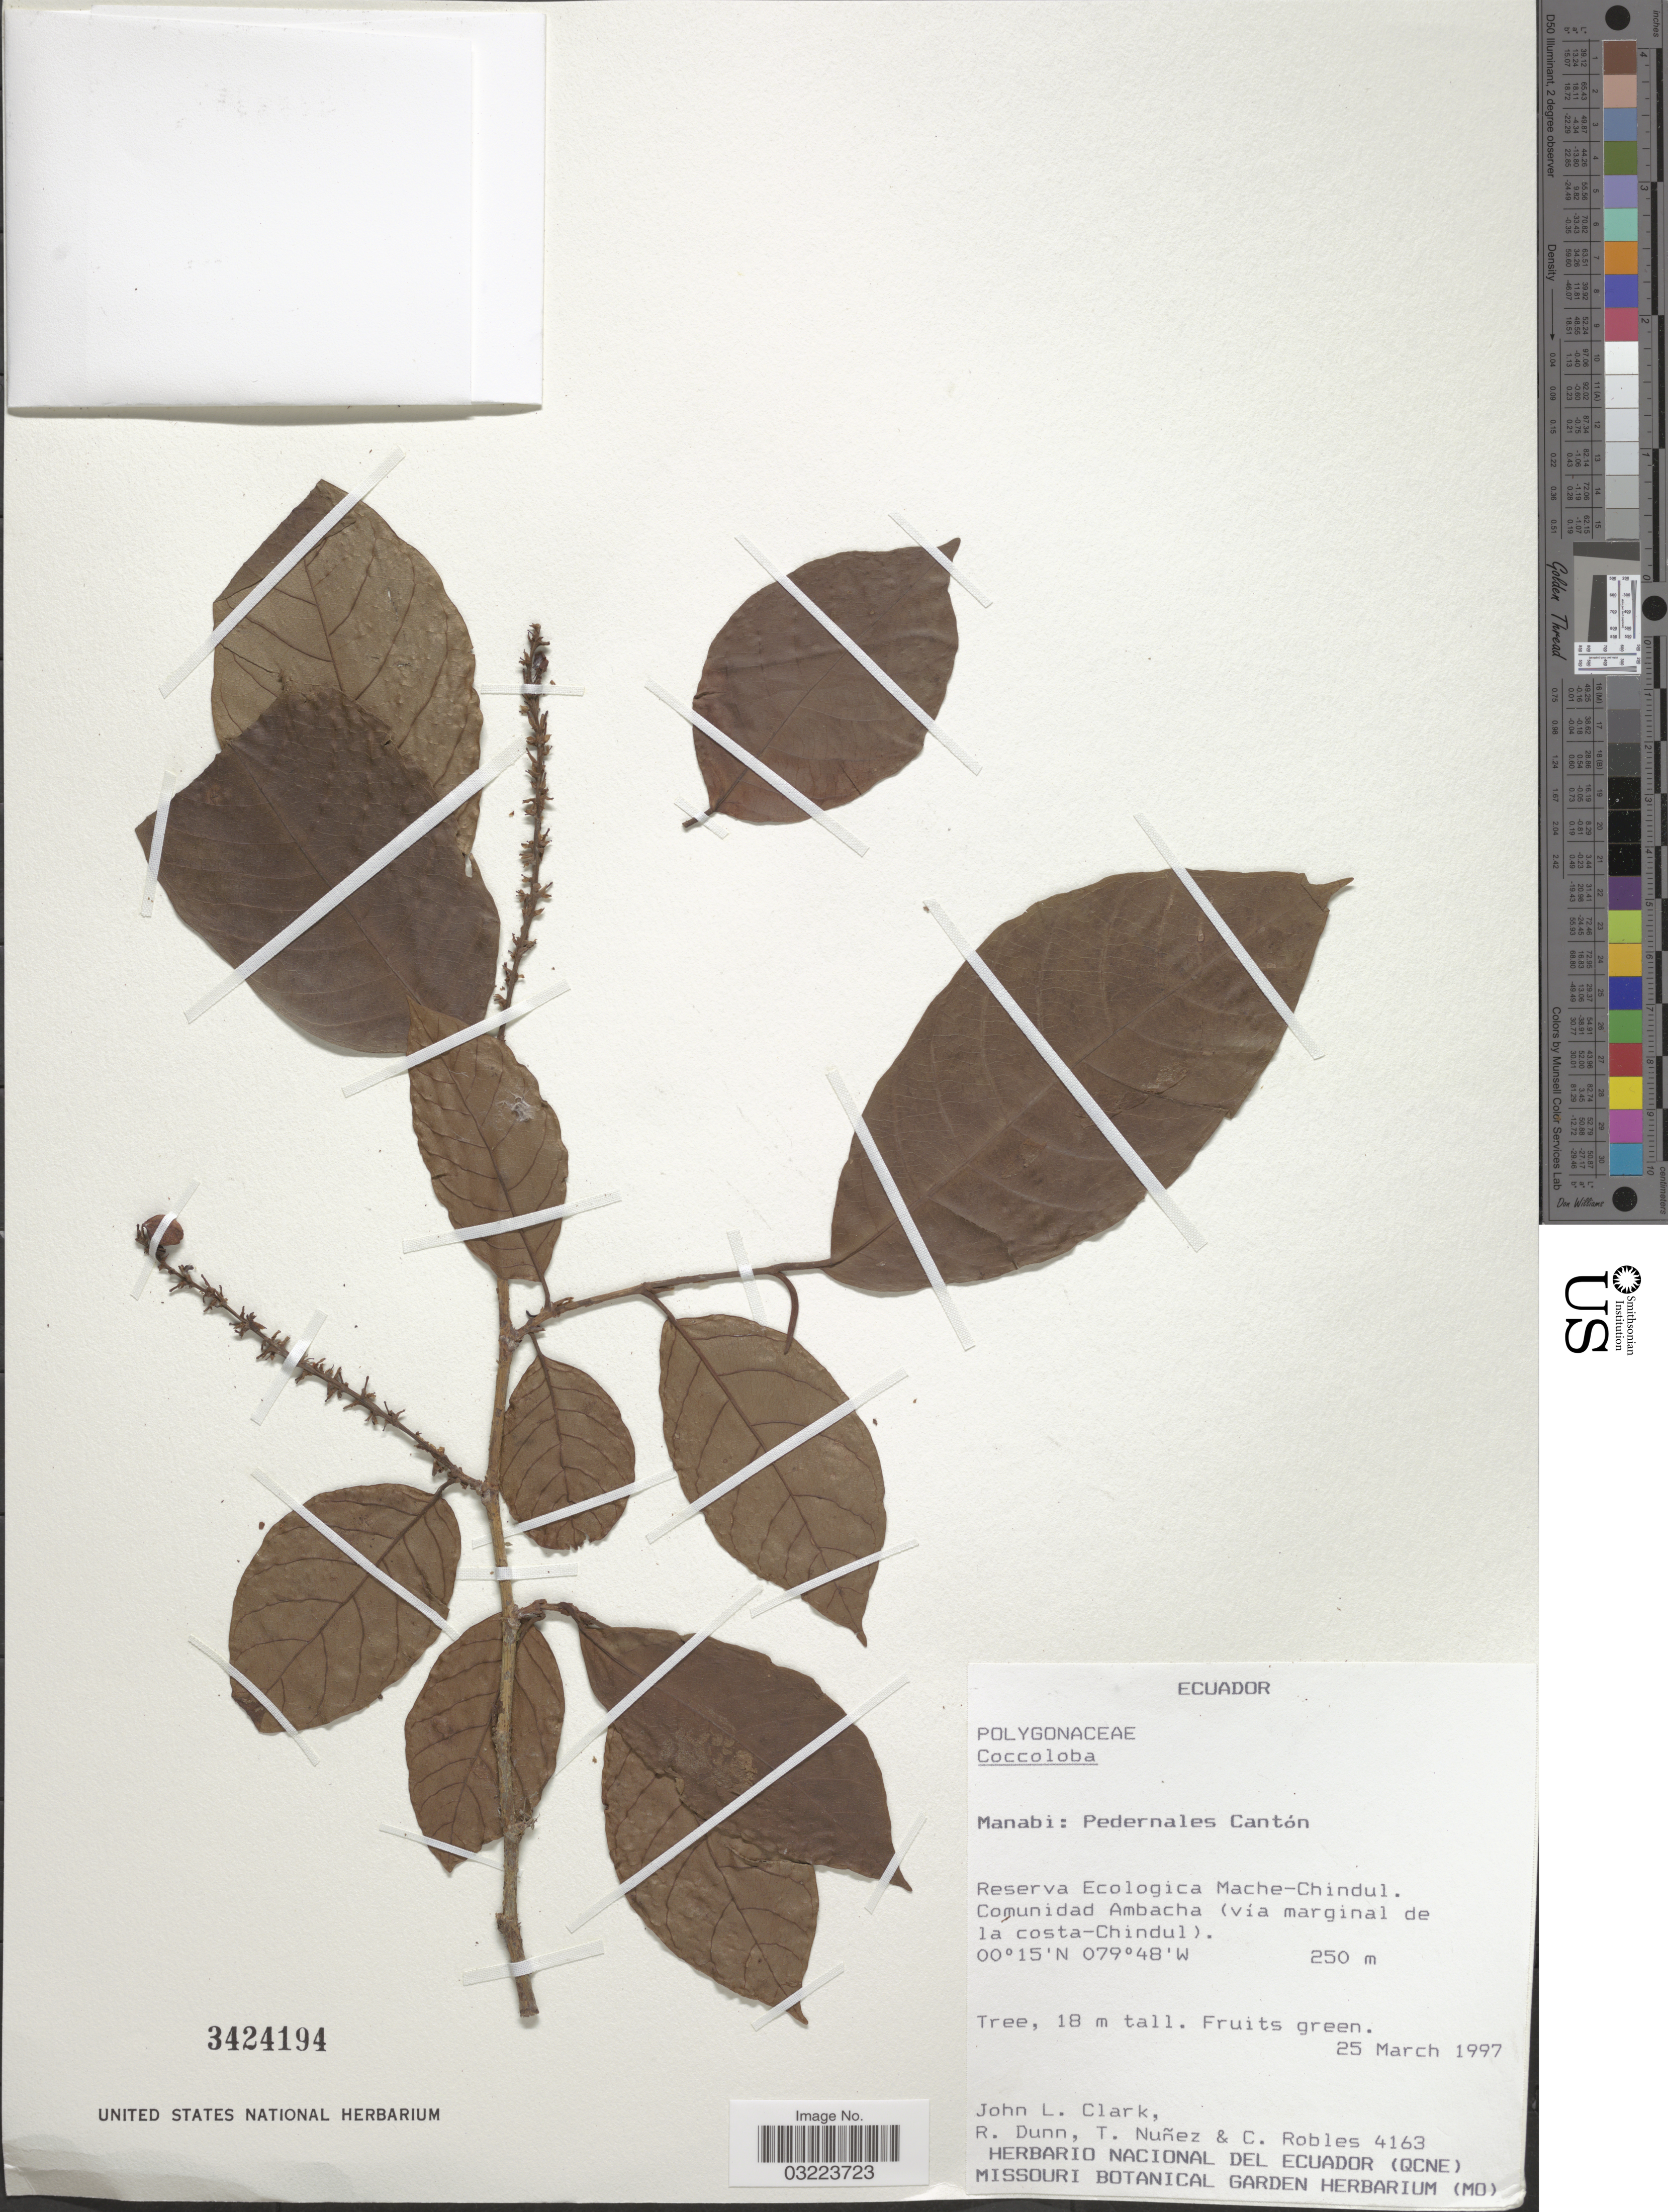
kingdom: Plantae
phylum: Tracheophyta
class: Magnoliopsida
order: Caryophyllales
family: Polygonaceae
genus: Coccoloba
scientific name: Coccoloba sp.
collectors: J. L. Clark, R. Dunn, T. Núñez & C. Robles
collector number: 4163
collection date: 1997-03-25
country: Ecuador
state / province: Manabí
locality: Pedernales Cantón. Reserva Ecologica Mache-Chindul. Comunidad Ambacha (via marginal de la costa-Chindul).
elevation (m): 250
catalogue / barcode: US 3424194